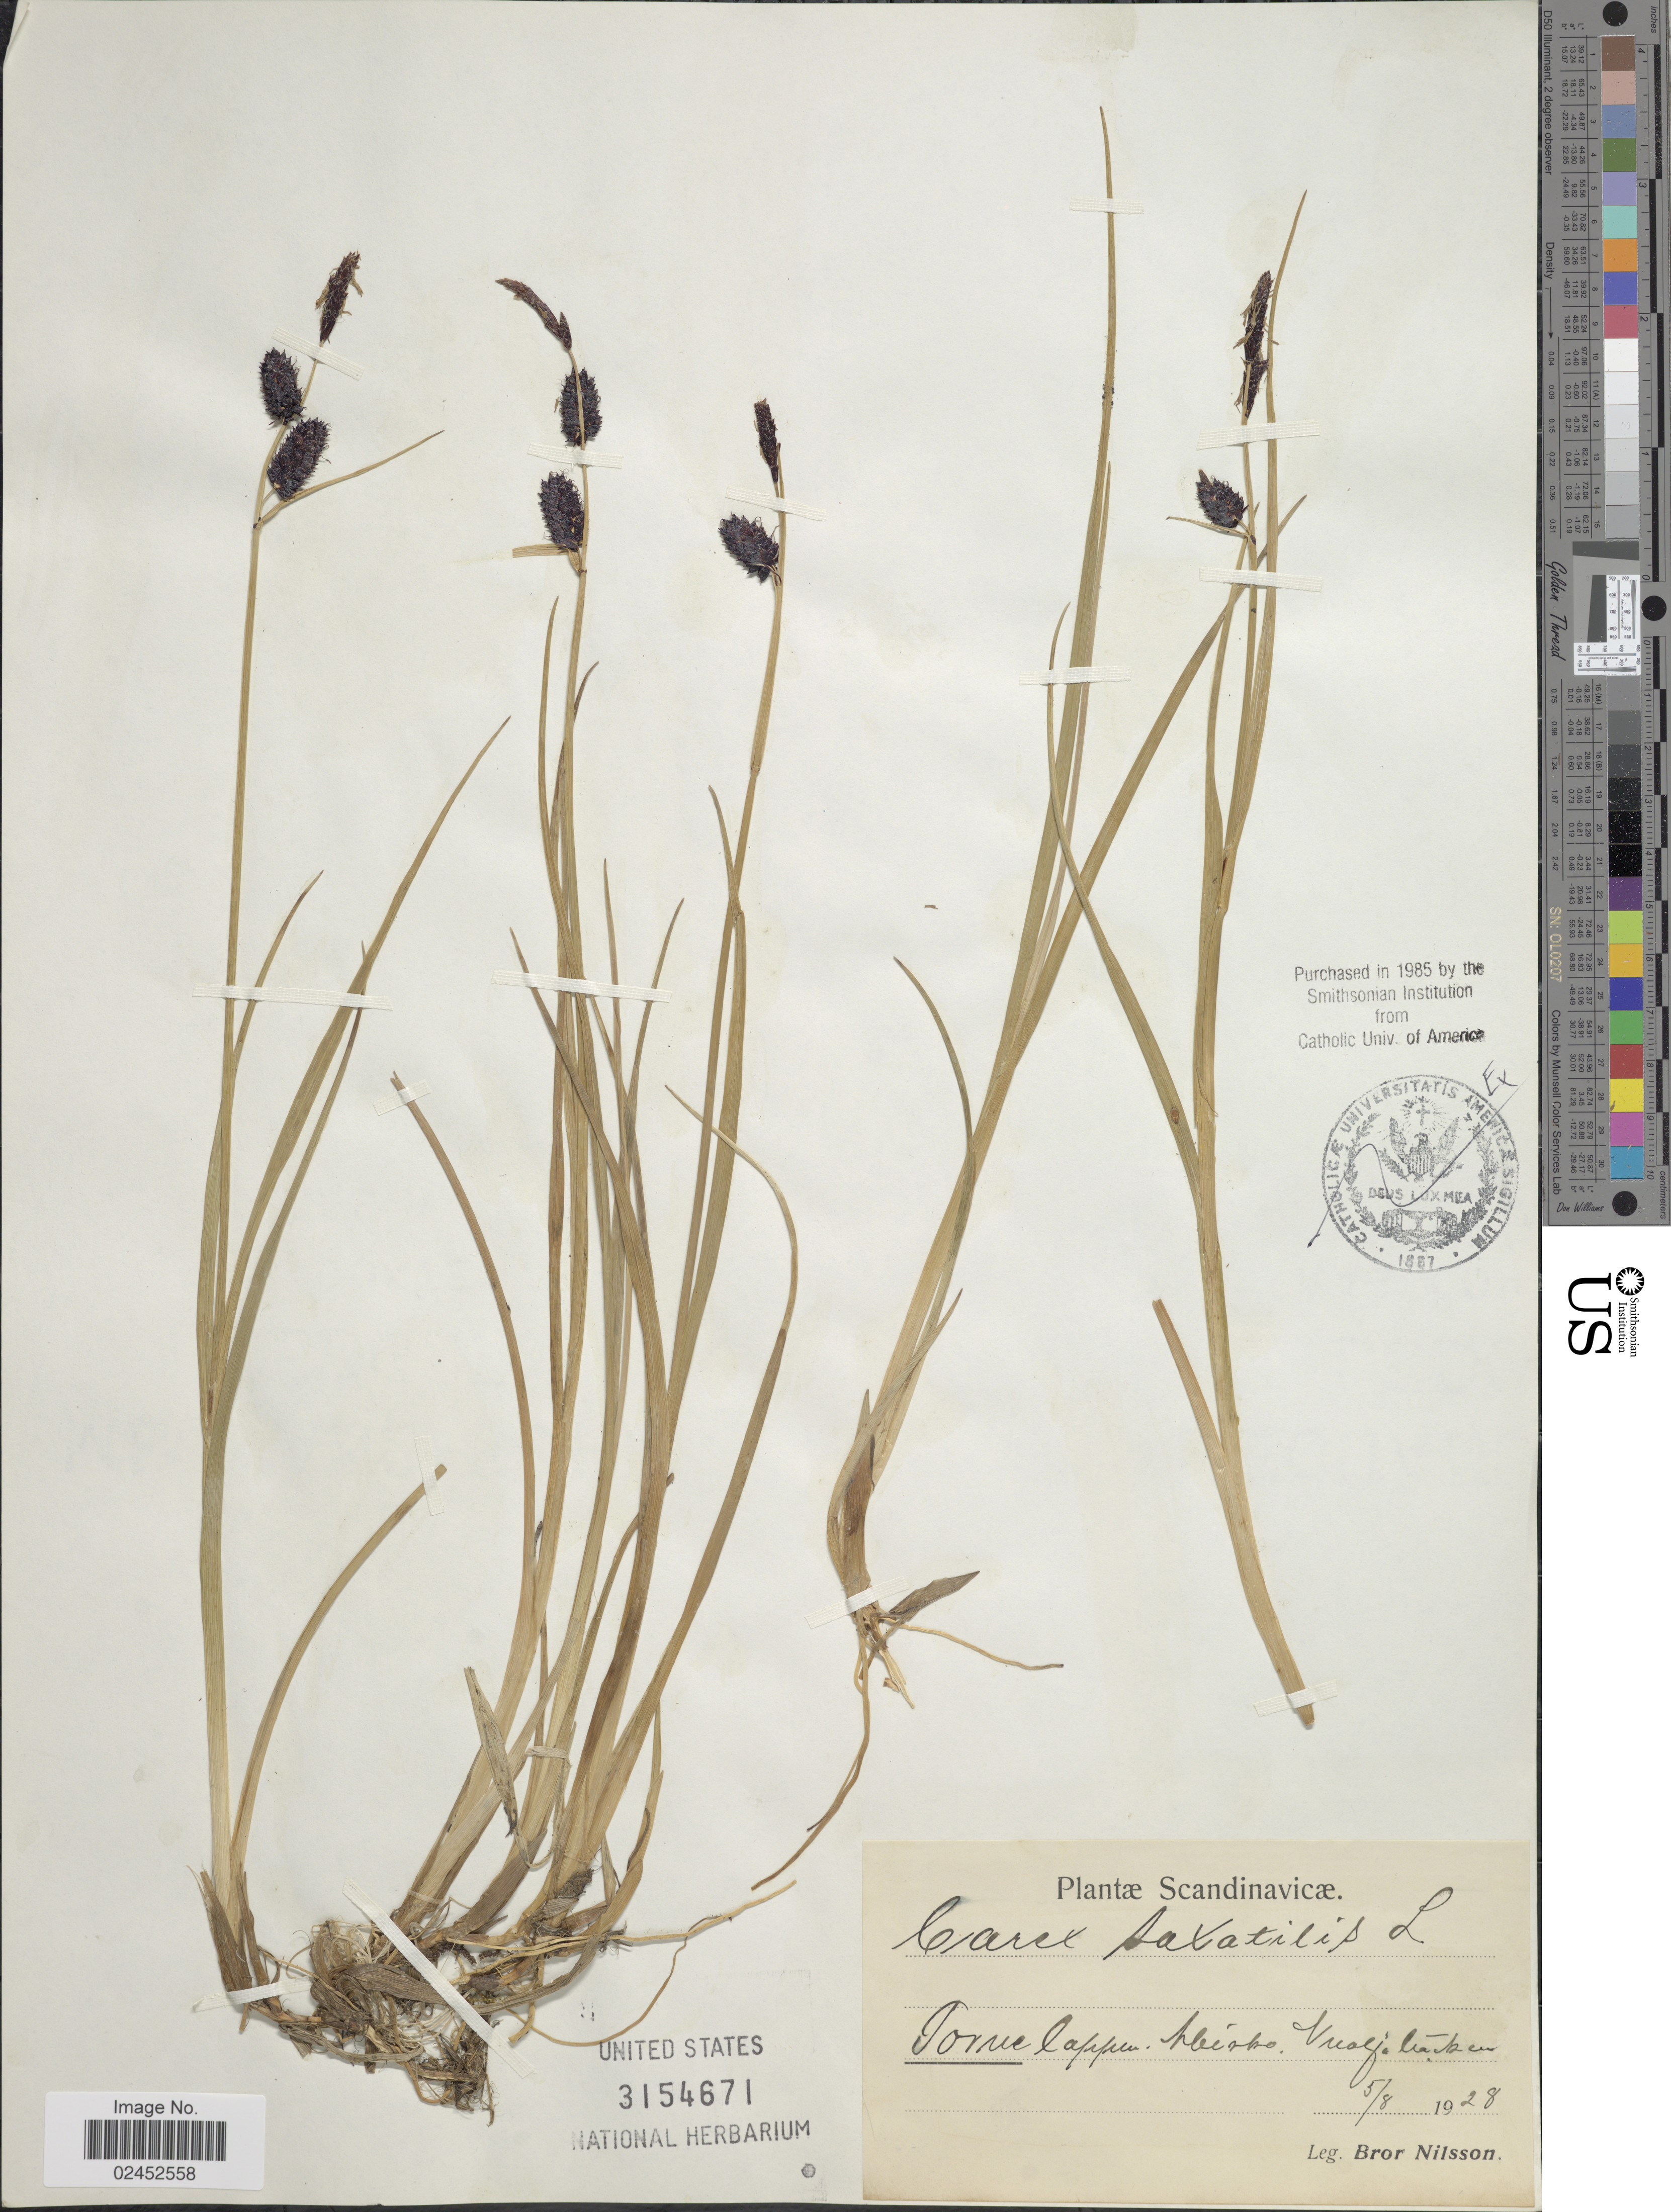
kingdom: Plantae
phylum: Tracheophyta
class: Liliopsida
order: Poales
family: Cyperaceae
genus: Carex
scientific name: Carex saxatilis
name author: L.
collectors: B. Nilsson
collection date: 1928-08-05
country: Sweden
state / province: Norrbotten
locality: Scandinavicae, Torne Lappmark. Abisko, Ariaga backen [interpreted].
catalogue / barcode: US 3154671